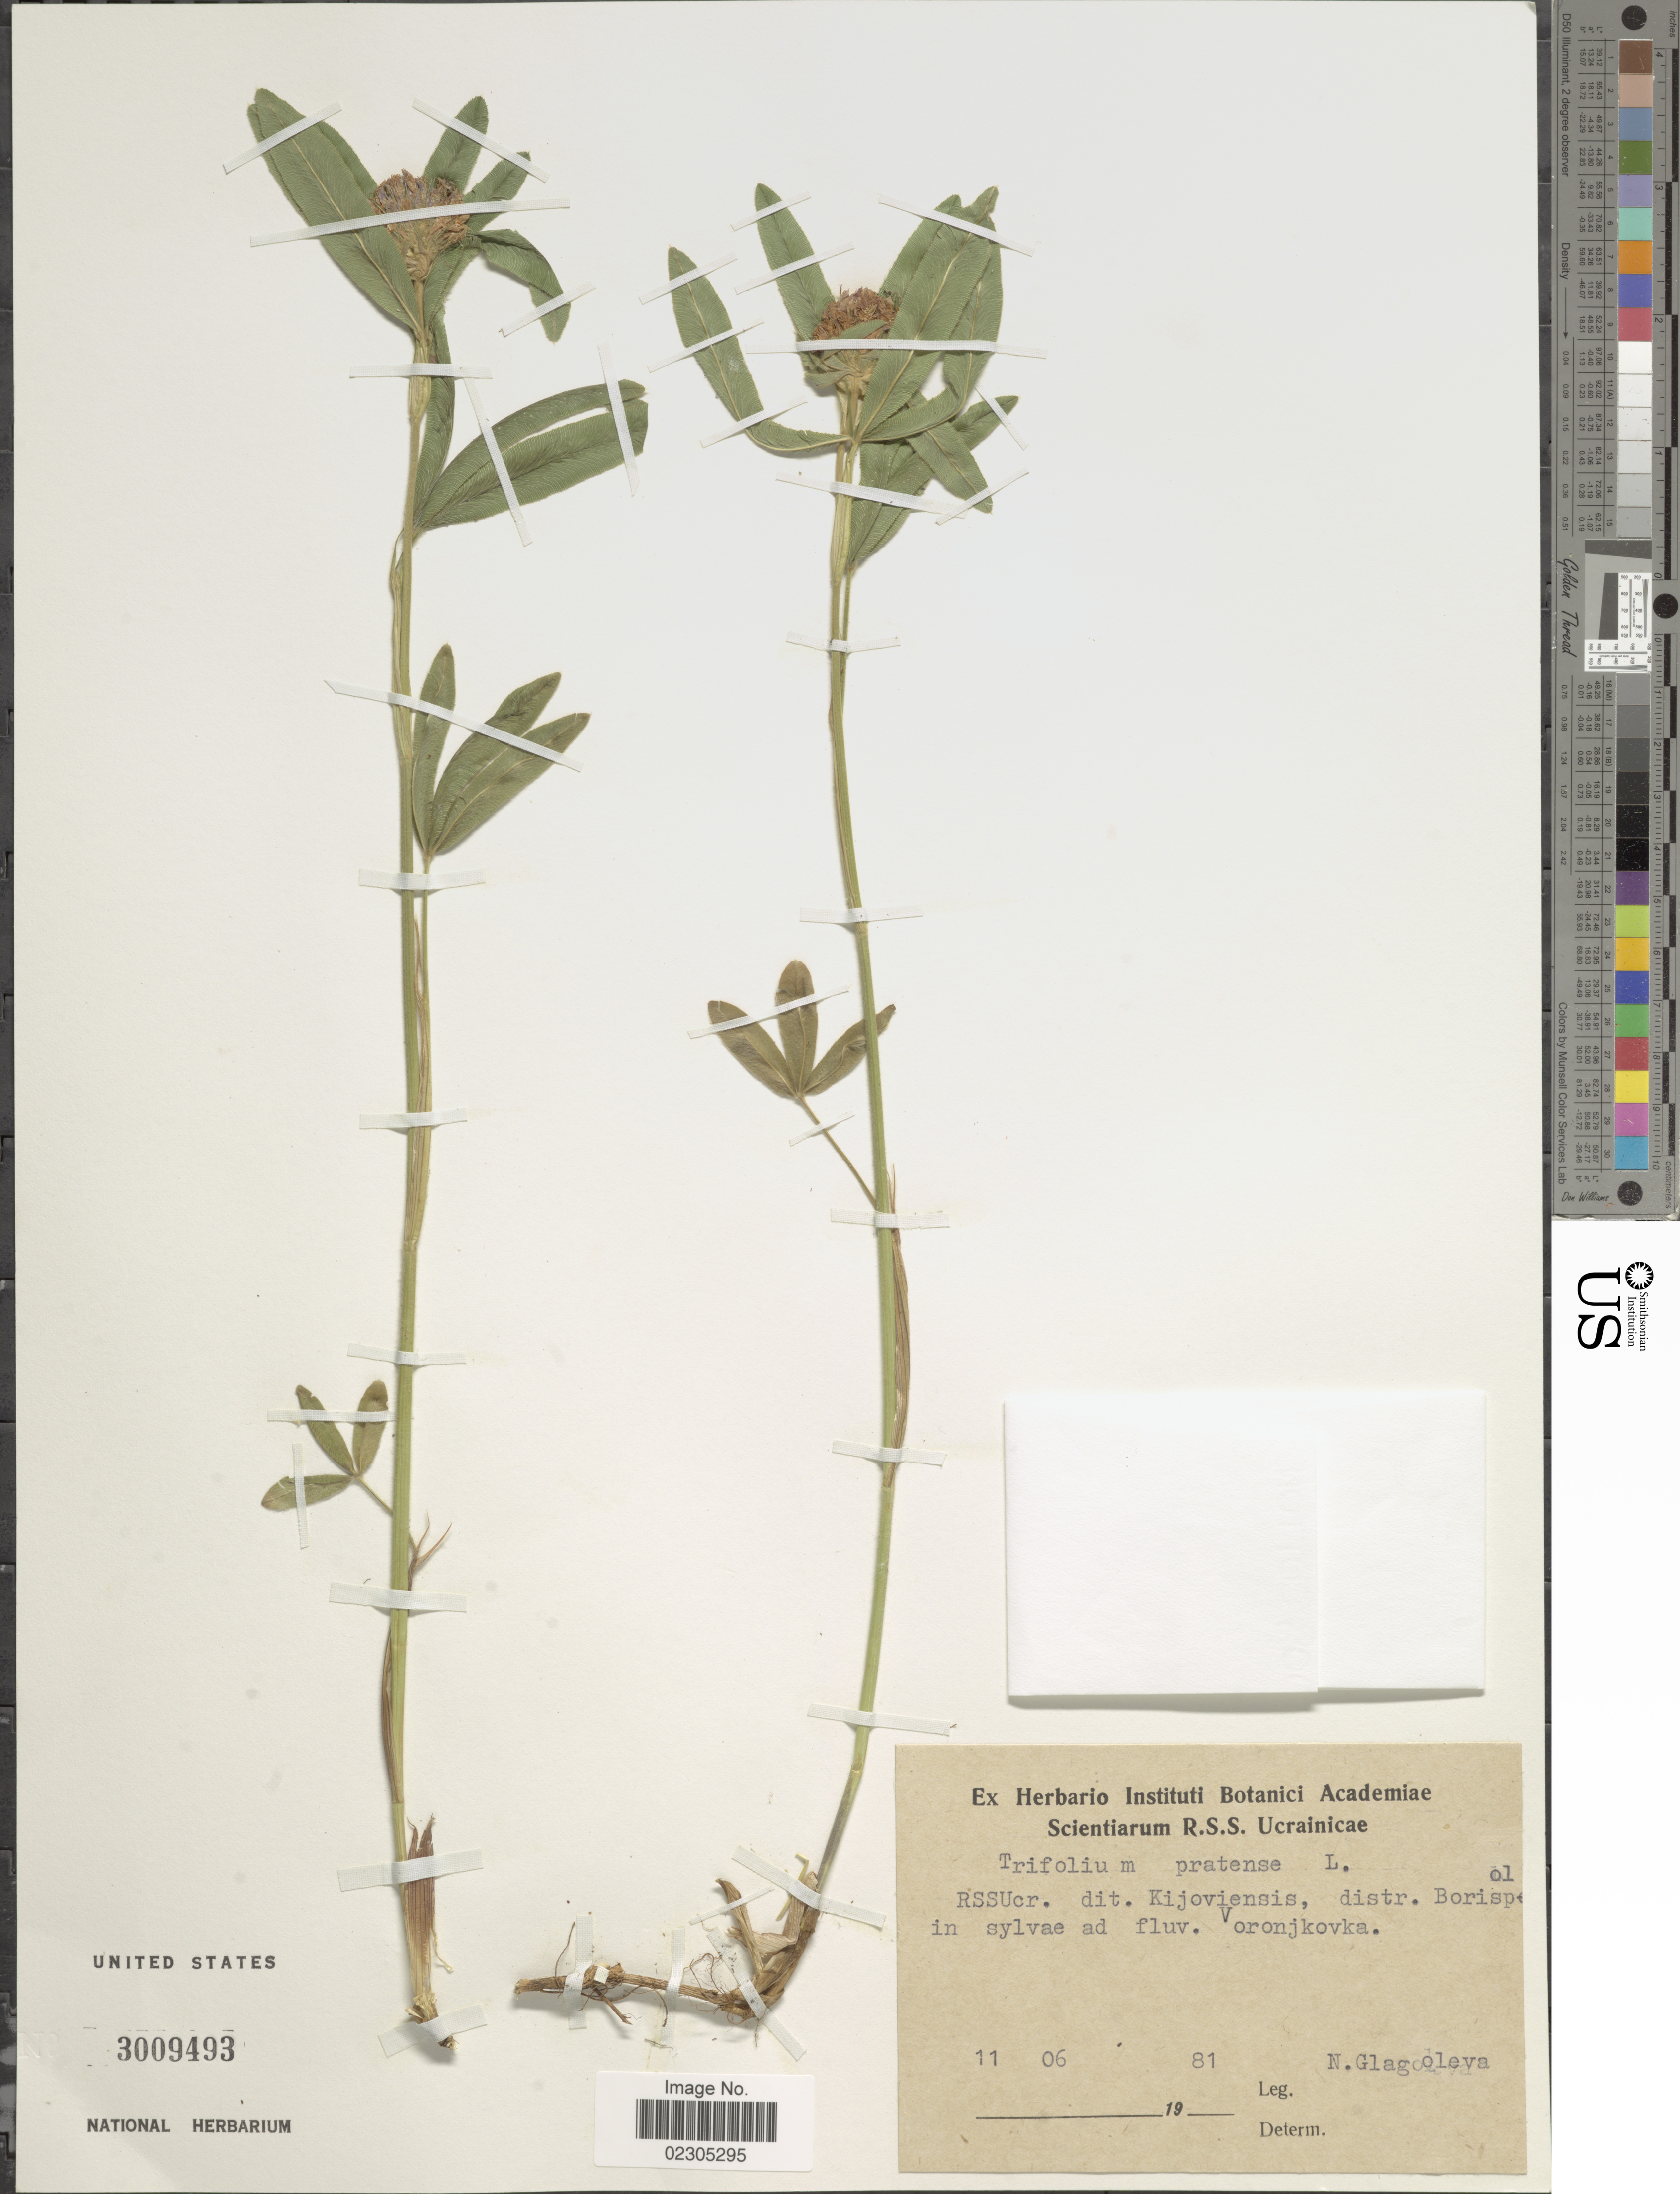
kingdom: Plantae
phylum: Tracheophyta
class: Magnoliopsida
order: Fabales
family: Fabaceae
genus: Trifolium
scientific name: Trifolium pratense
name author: L.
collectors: N. Glagoleva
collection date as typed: Transcribed d/m/y: 11/6/81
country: Ukraine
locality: RSSUcr. dit. Kijoviensis, distr. Borisp in sylvae ad fluv. Voronjkovka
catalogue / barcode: US 3009493